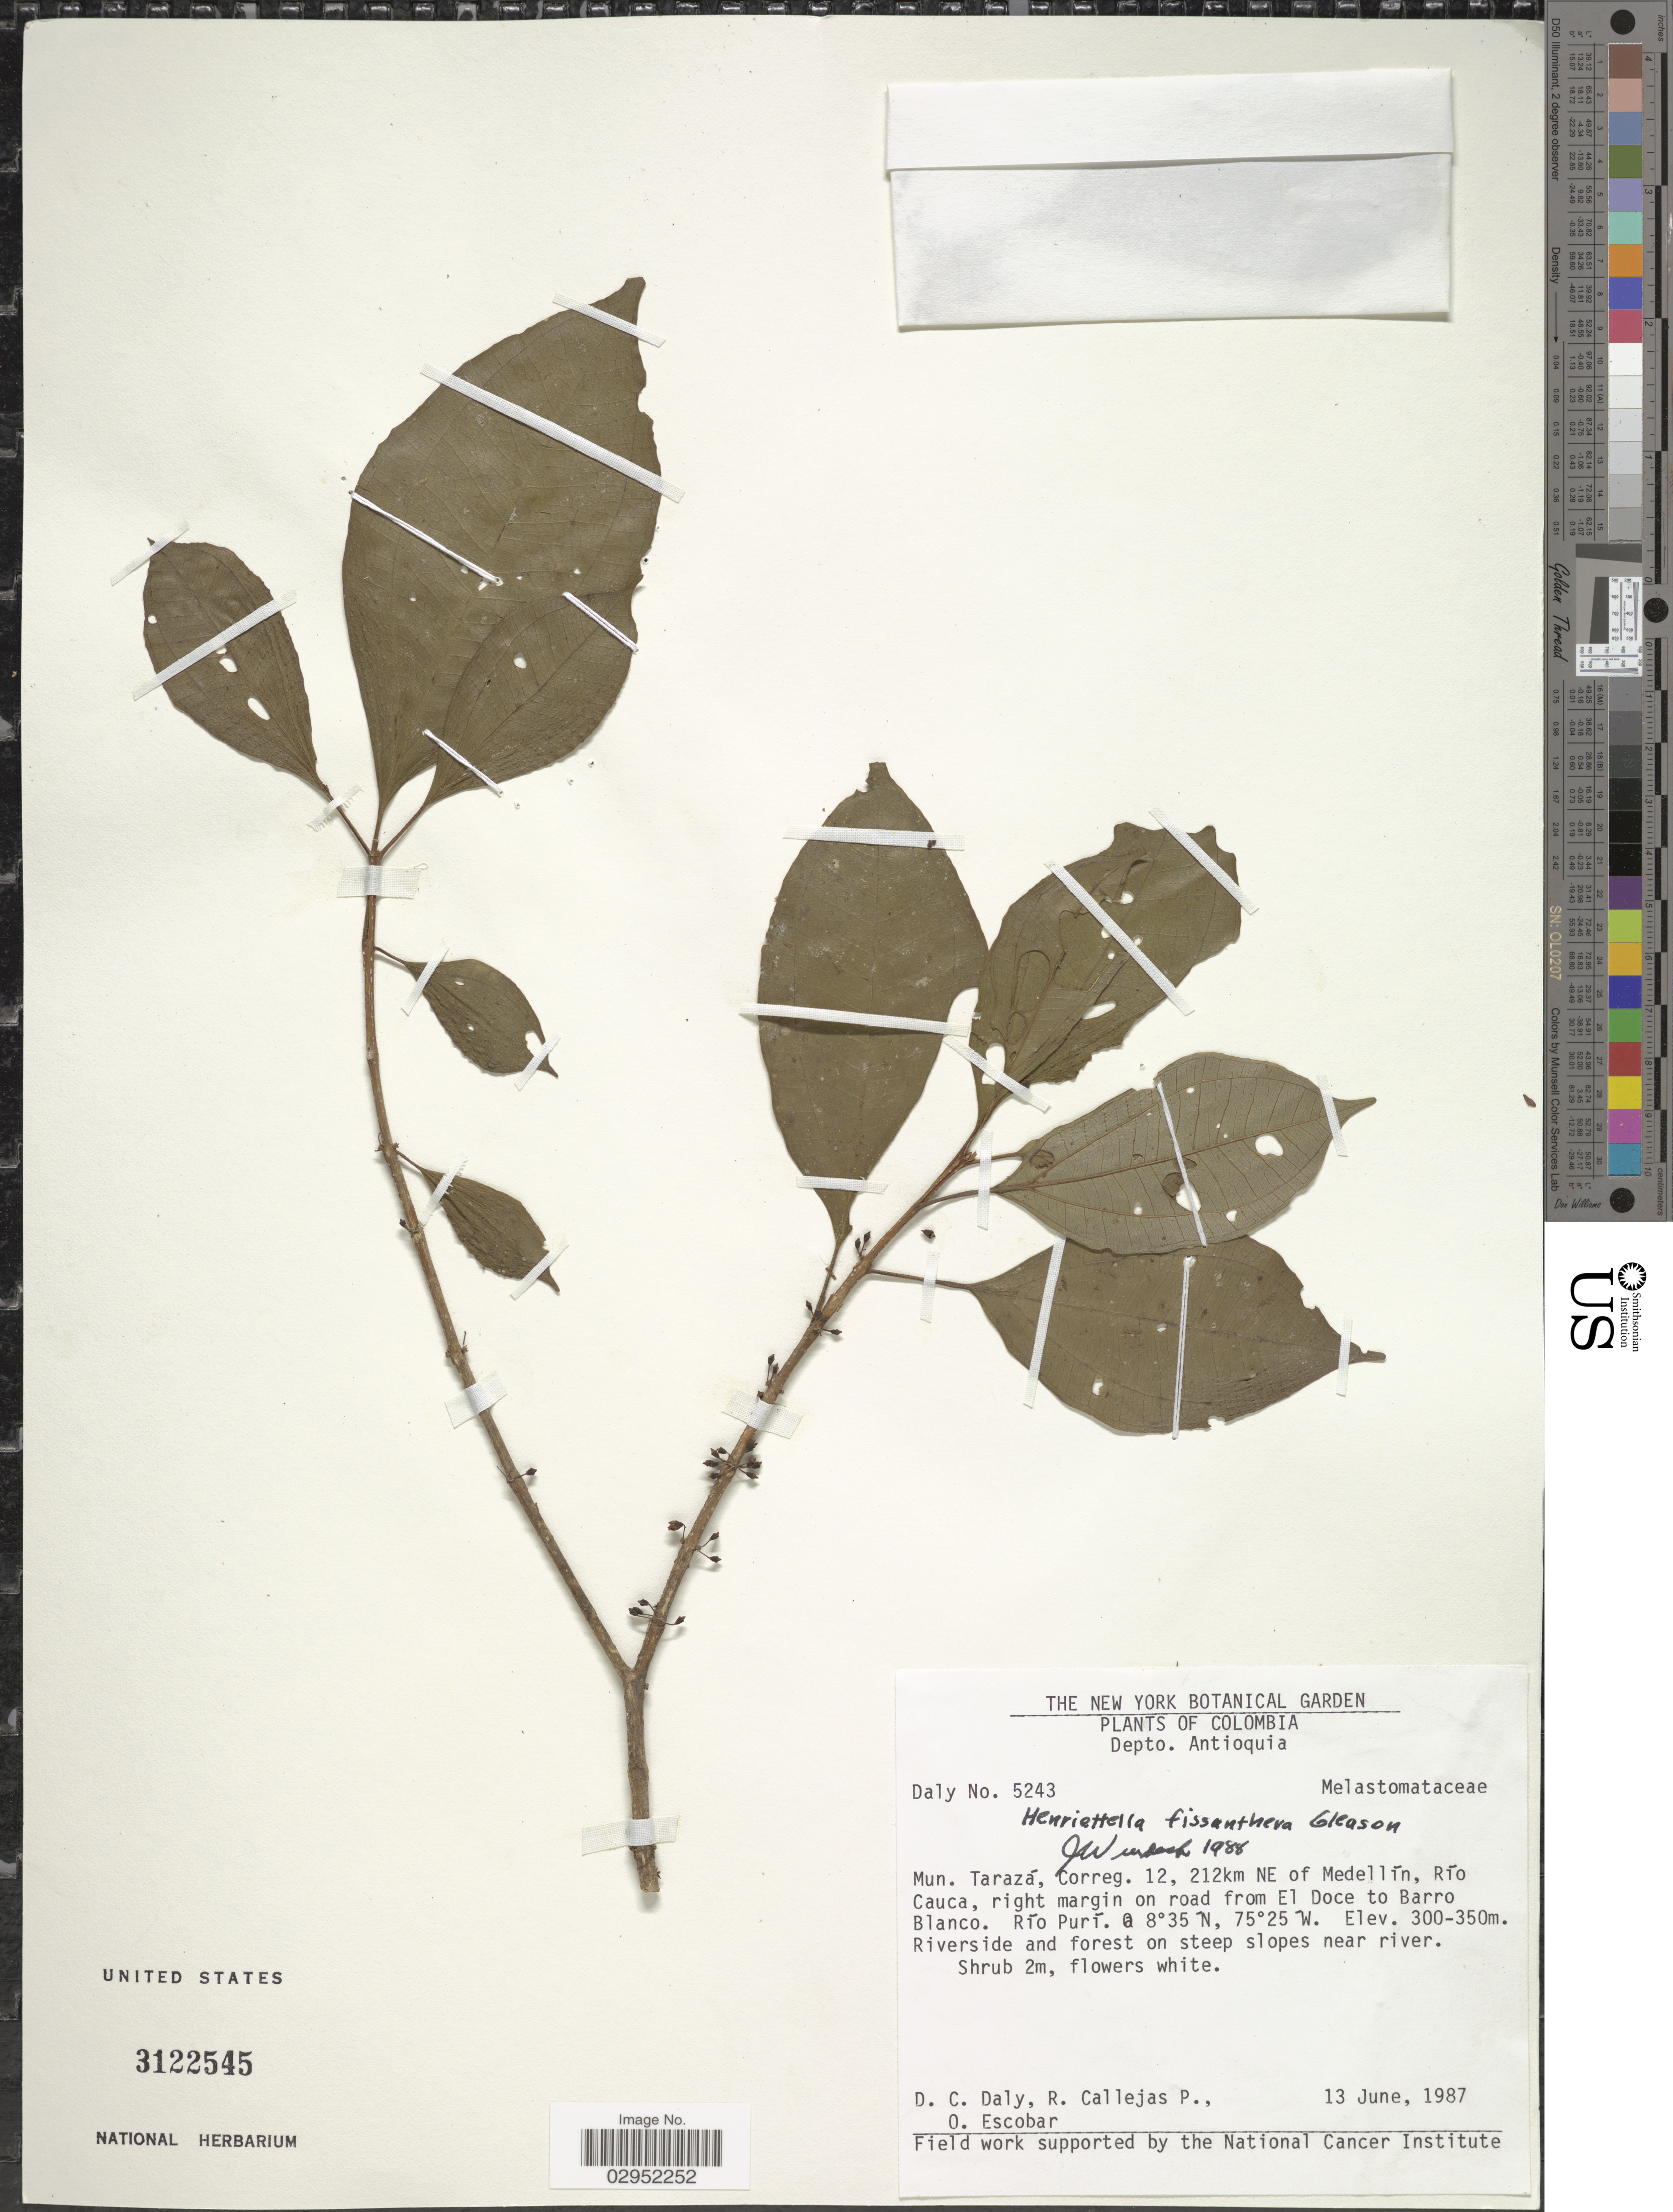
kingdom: Plantae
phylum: Tracheophyta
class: Magnoliopsida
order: Myrtales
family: Melastomataceae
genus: Henriettea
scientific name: Henriettea fissanthera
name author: (Gleason) Penneys et al.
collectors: D. C. Daly, R. Callejas & O. Escobar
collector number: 5243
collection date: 1987-06-13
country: Colombia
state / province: Antioquia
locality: Depto. Antioquia. Mun. Tarazá, Correg. 12, 212km Ne of Medellín, Río Cauca, right margin on road from El Dolce to Barro Blanco, Río Purí. Riverside and forest on steep slopes near river.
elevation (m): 300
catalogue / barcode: US 3122545